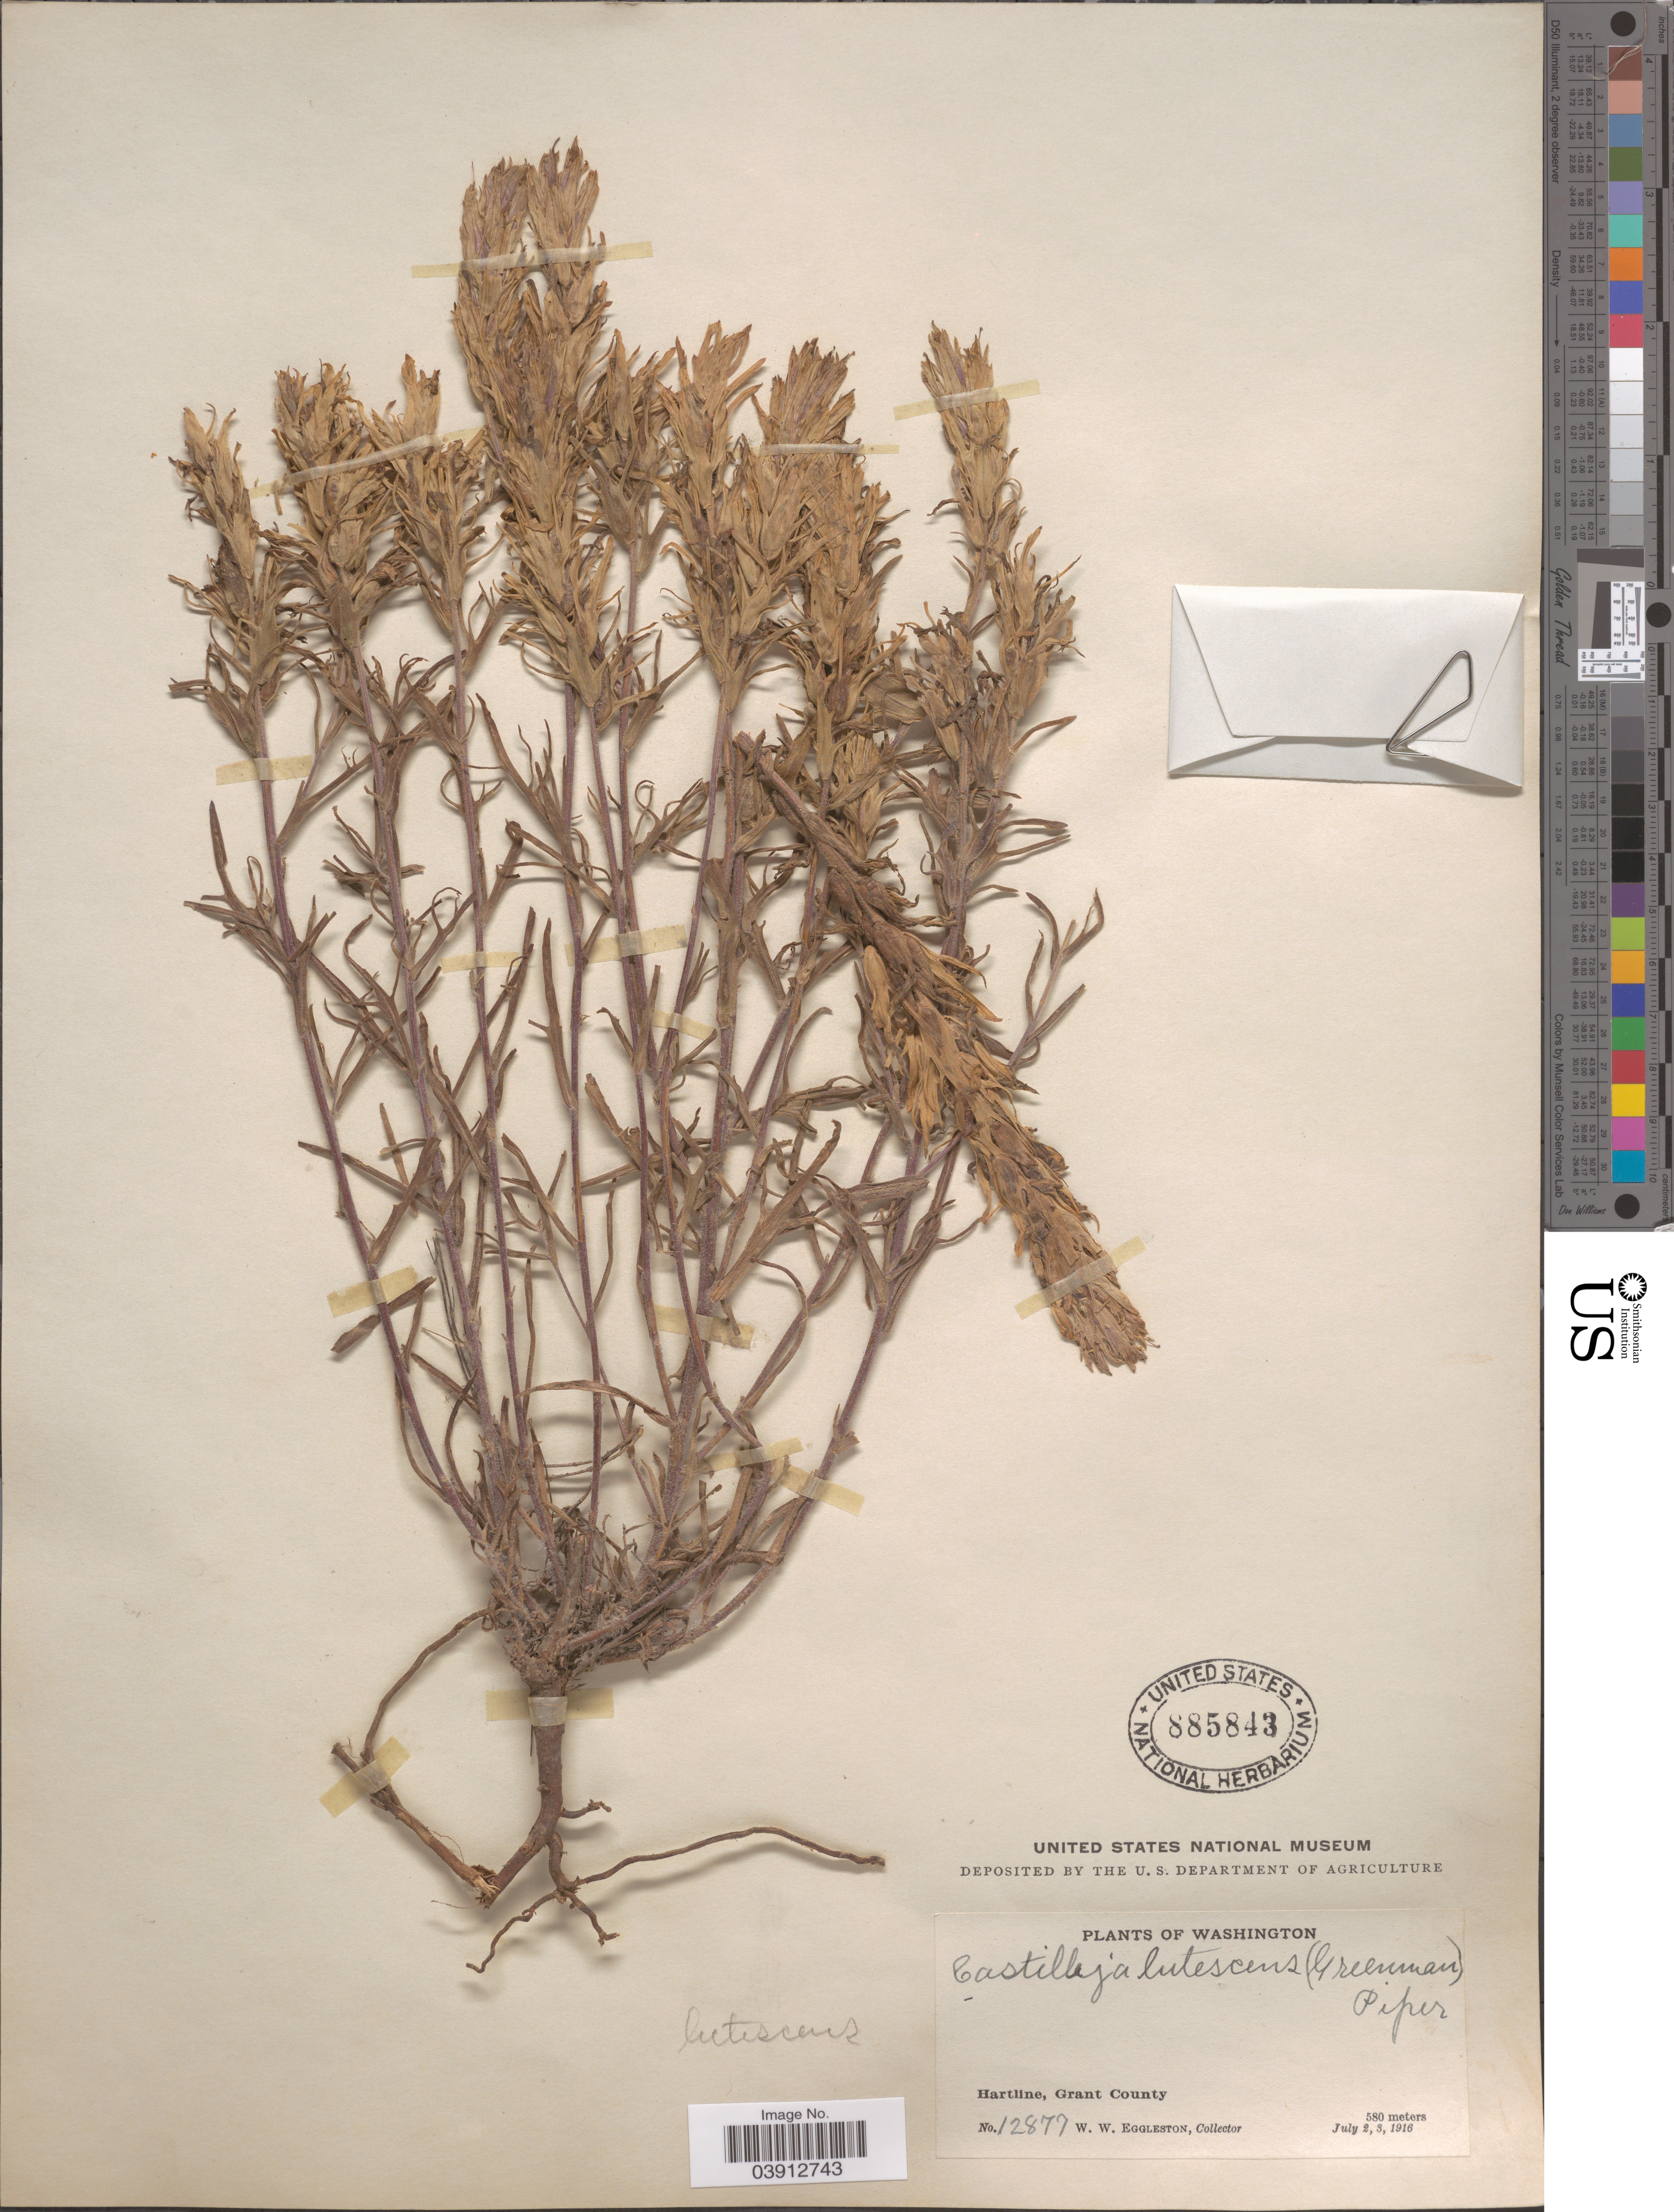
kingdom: Plantae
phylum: Tracheophyta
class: Magnoliopsida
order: Lamiales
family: Orobanchaceae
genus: Castilleja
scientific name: Castilleja lutescens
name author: (Greenm.) Rydb.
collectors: W. W. Eggleston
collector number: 12877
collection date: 1916-07-02/1916-07-03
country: United States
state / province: Washington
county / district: Grant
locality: Hartline, Grant County.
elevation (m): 580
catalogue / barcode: US 885843